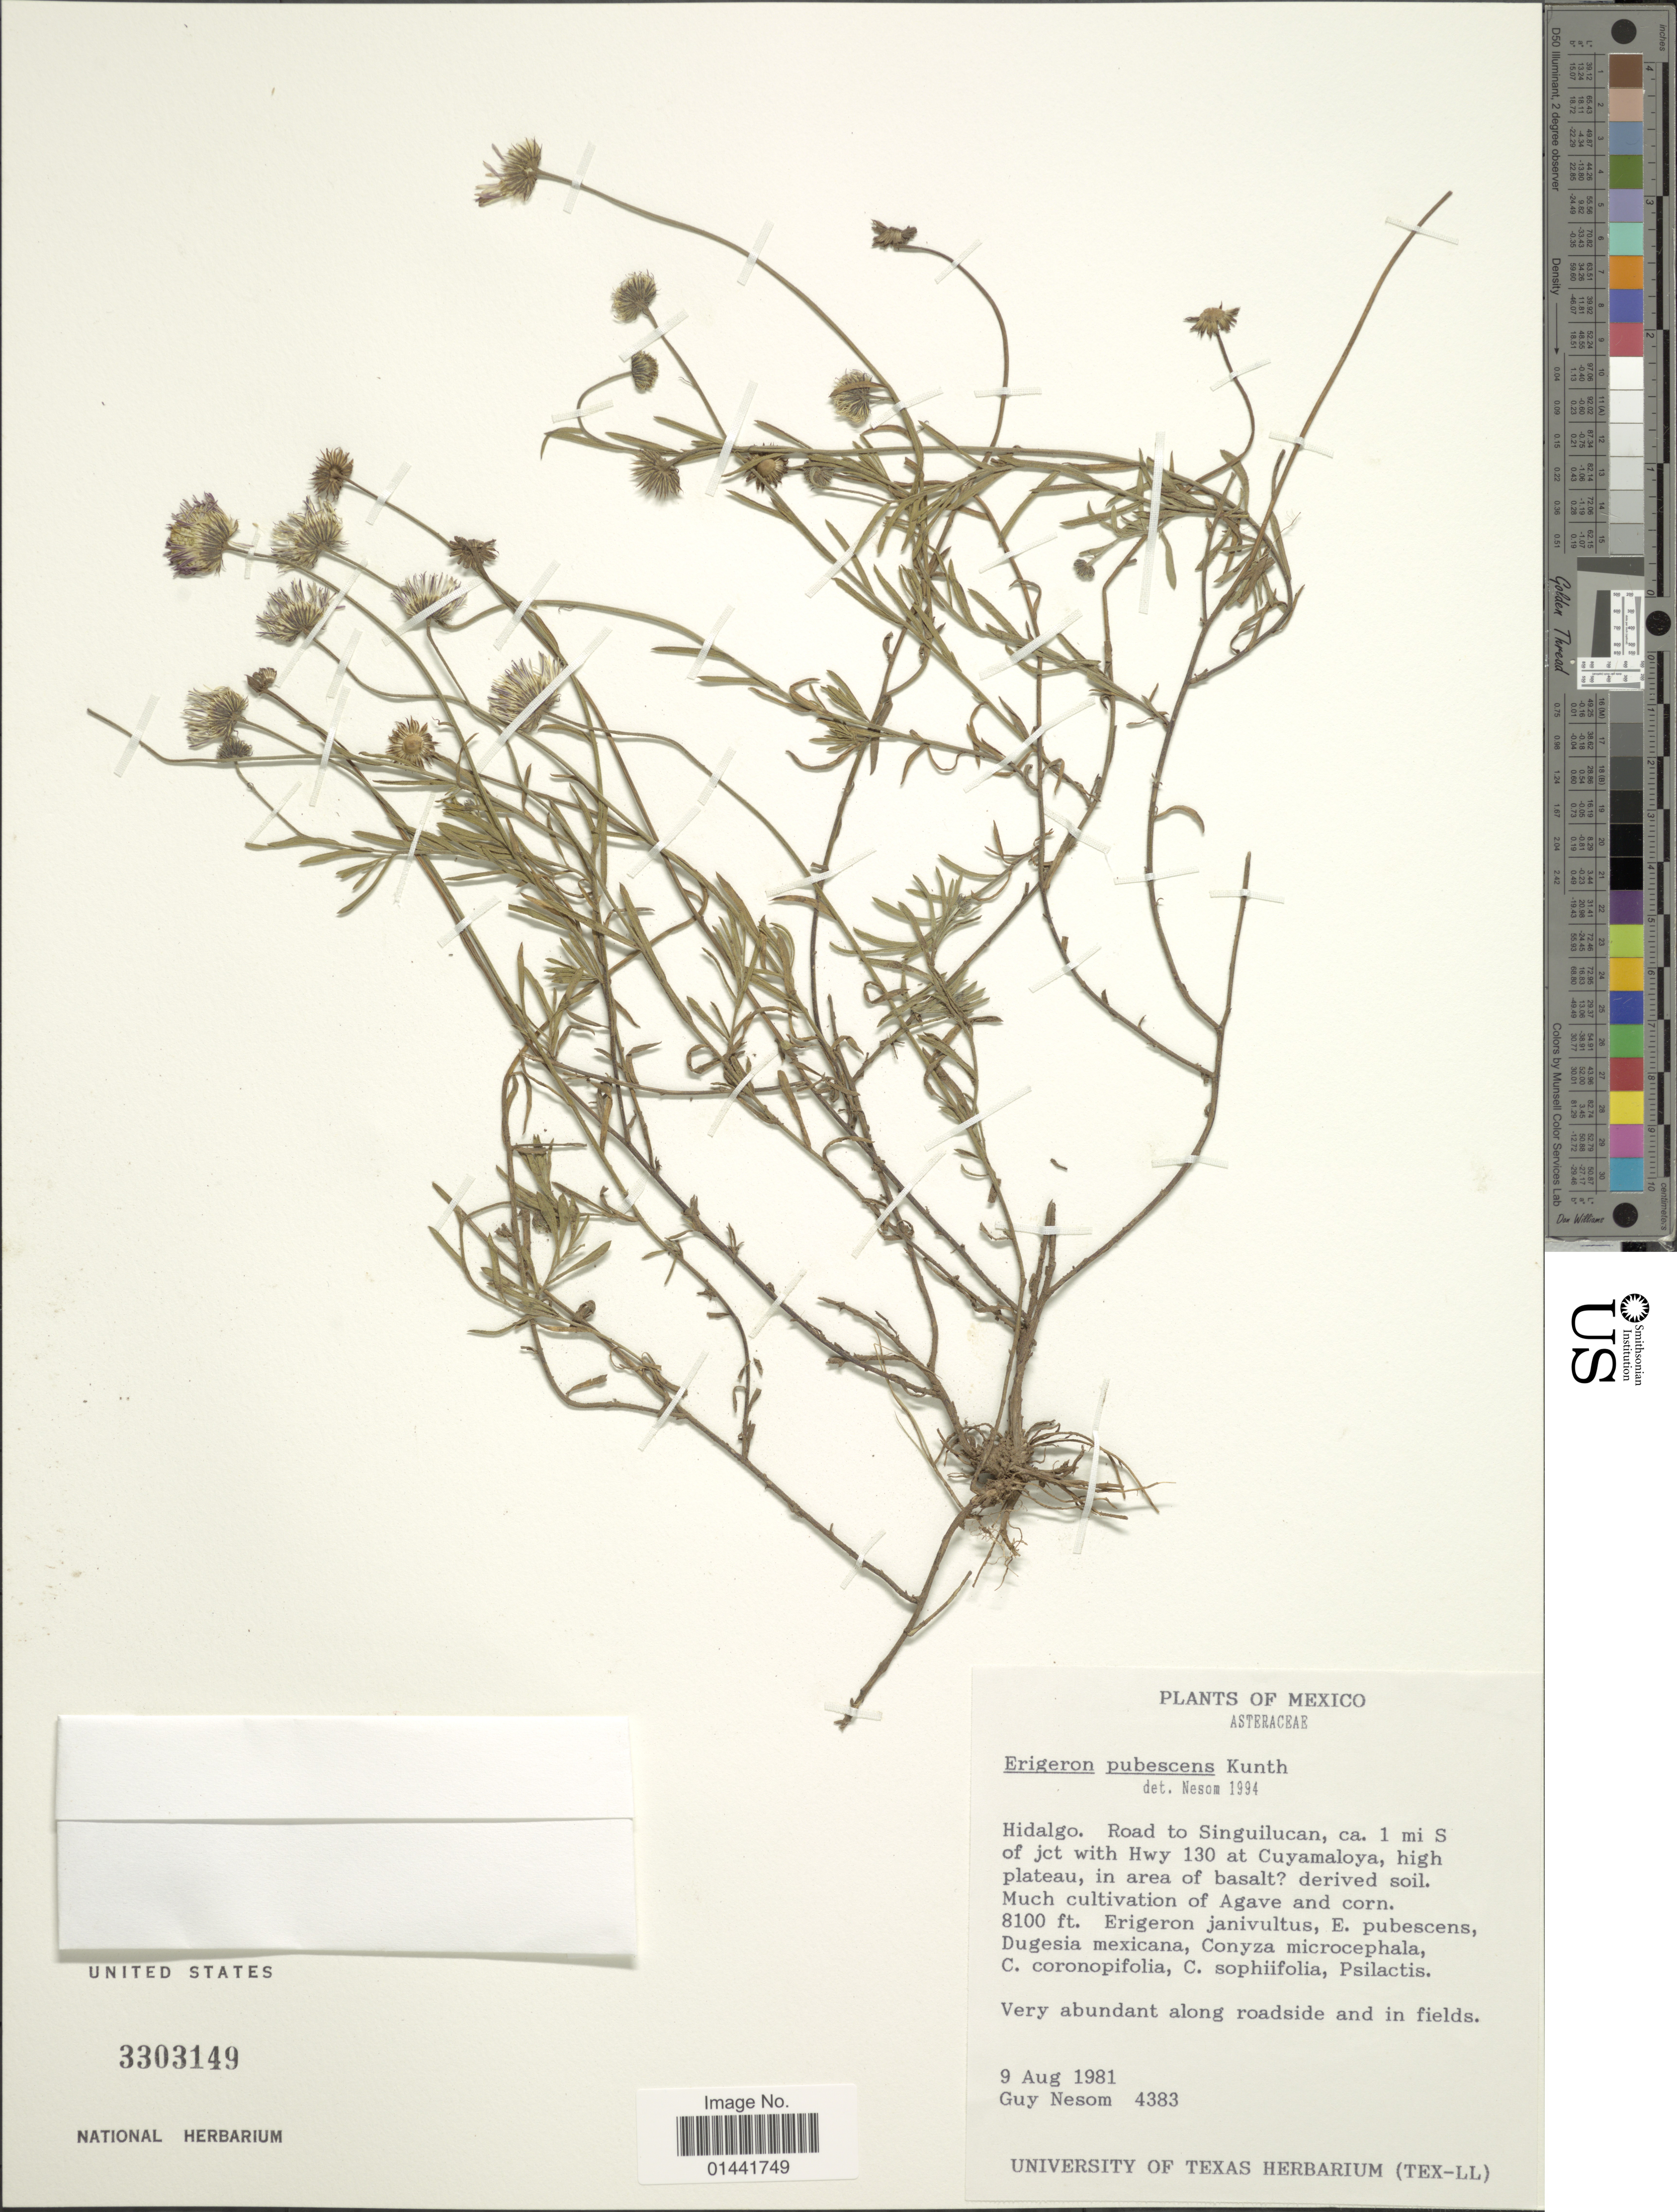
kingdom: Plantae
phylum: Tracheophyta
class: Magnoliopsida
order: Asterales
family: Asteraceae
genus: Erigeron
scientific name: Erigeron pubescens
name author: Kunth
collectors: G. Nesom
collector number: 4383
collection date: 1981-08-09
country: Mexico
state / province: Hidalgo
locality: Road tro Singuilucan, ca. 1 mi S of jct with Hwy 130 at Cuyamaloya, high plateau, in area of basalt [unsure placement] derived soil, much cultivation of Agave and corn, very abundant along roadside and in fields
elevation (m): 2469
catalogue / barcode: US 3303149